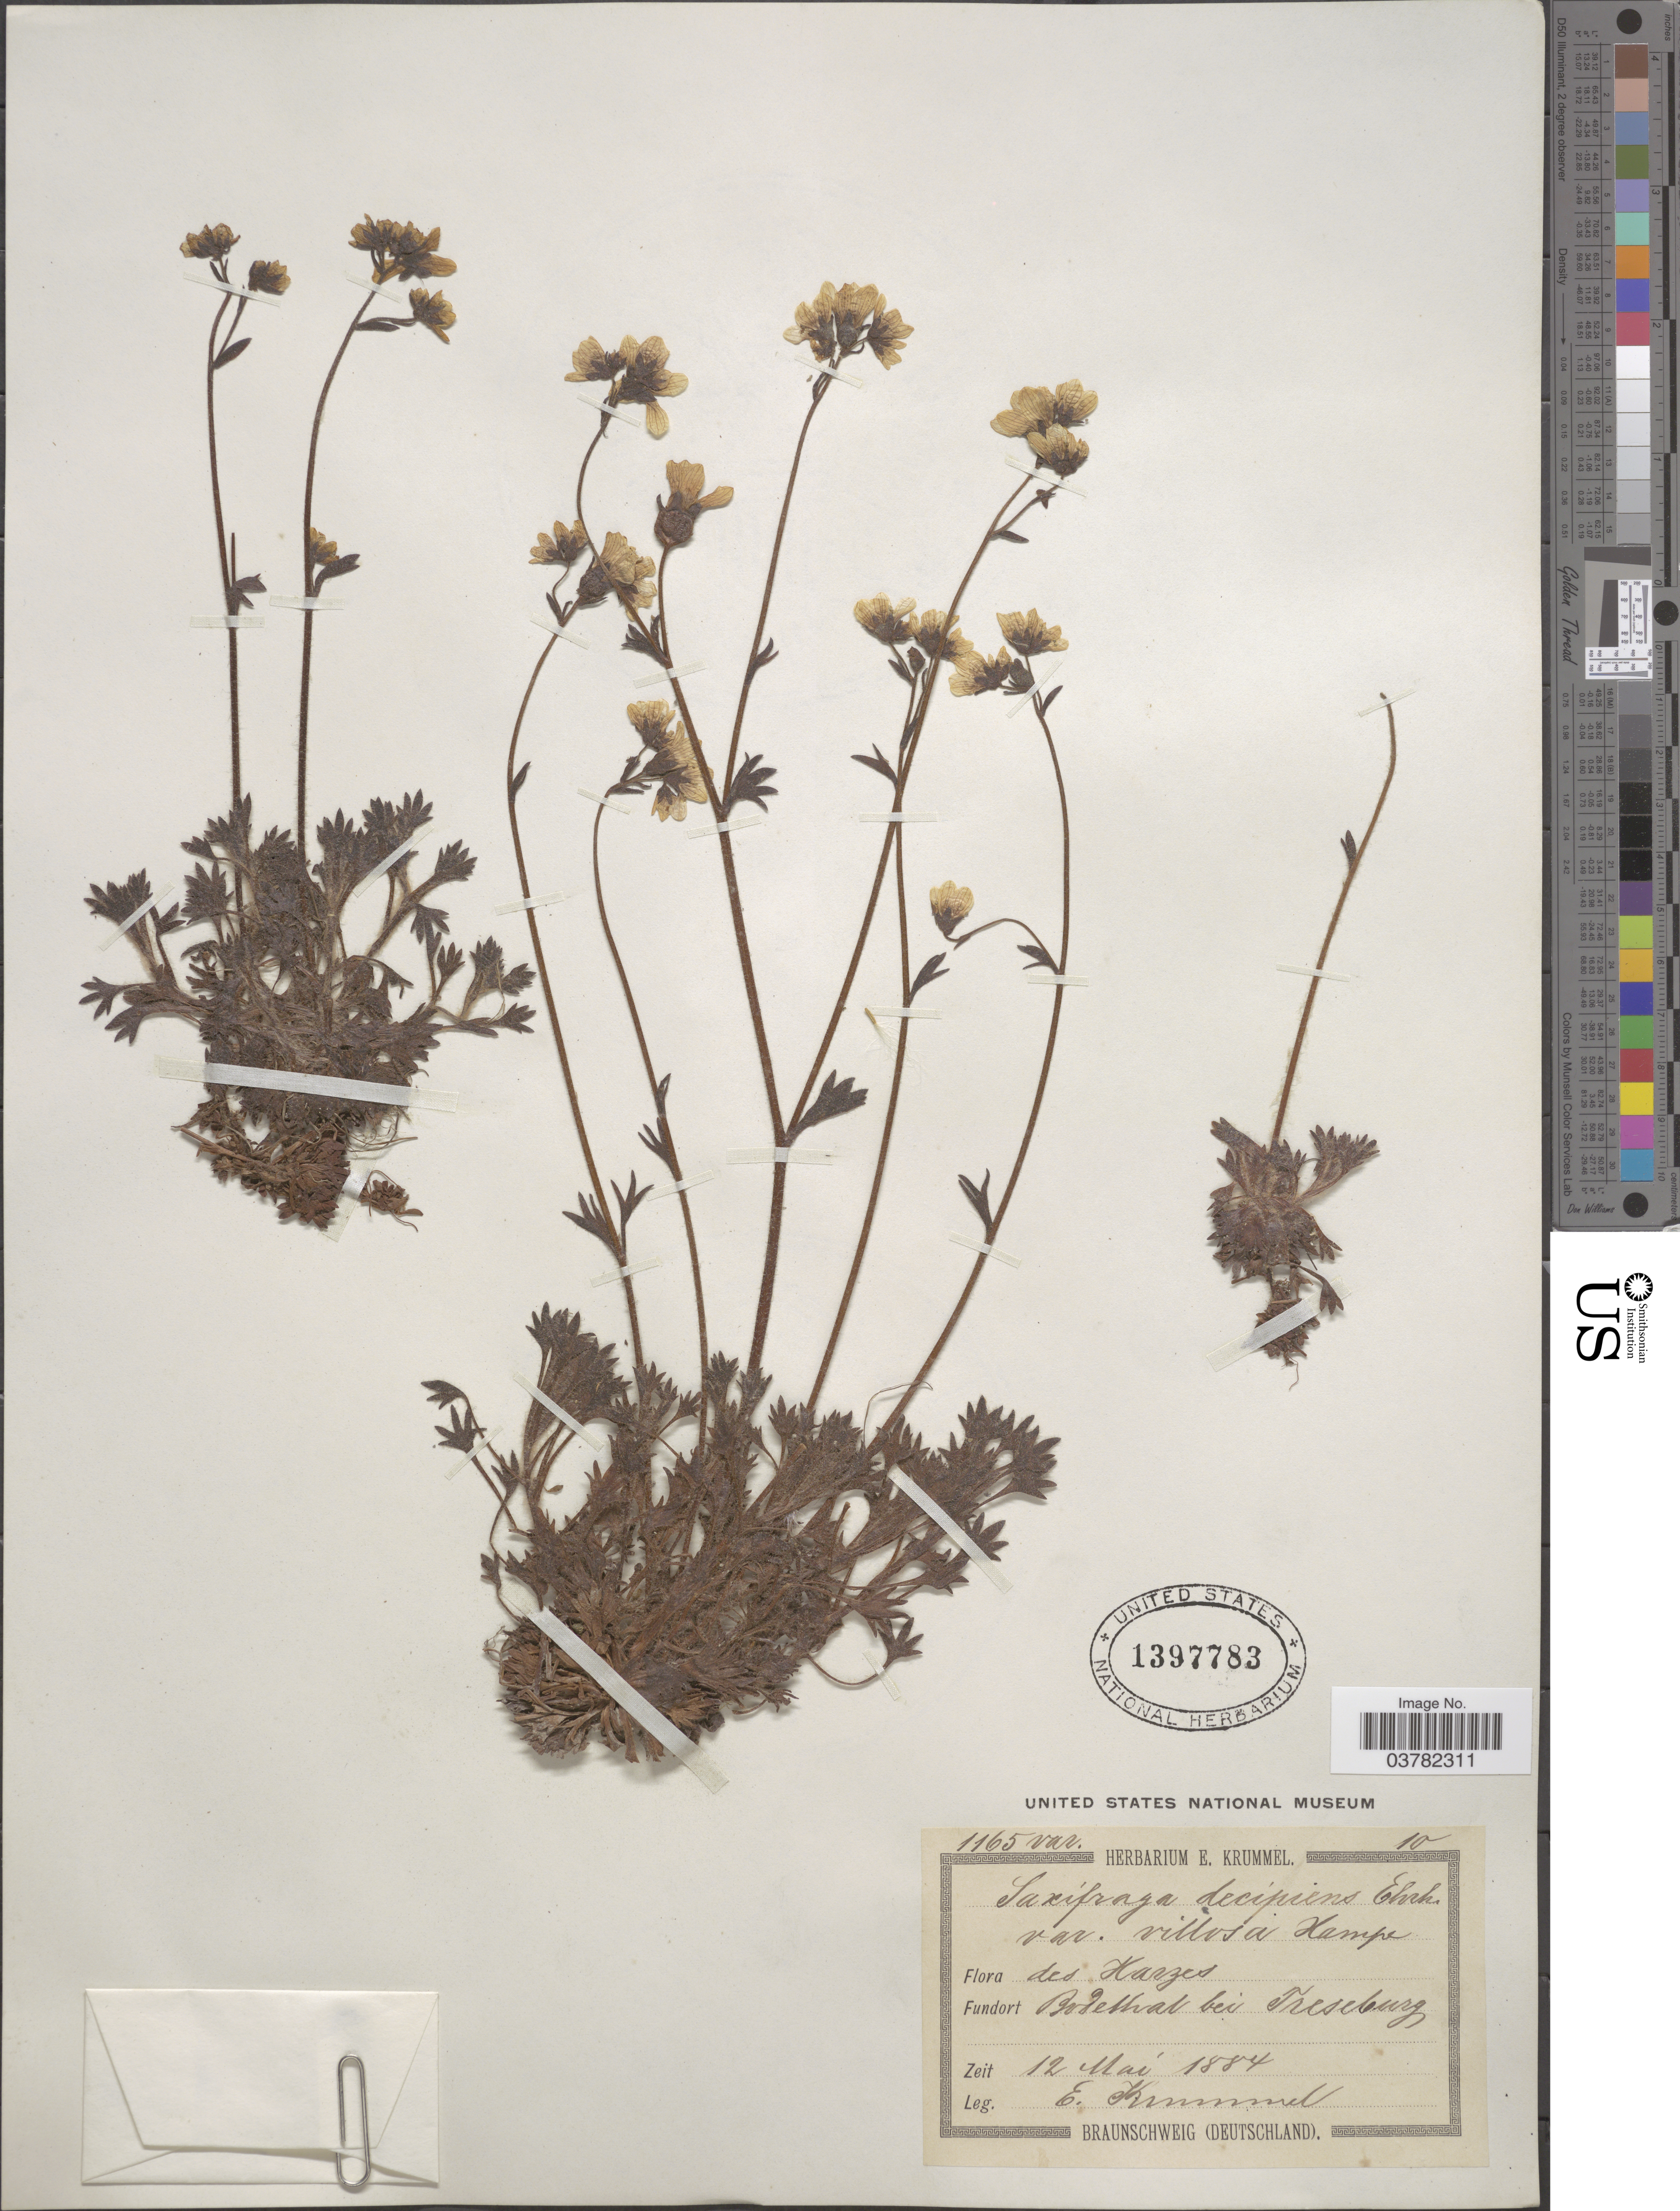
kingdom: Plantae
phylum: Tracheophyta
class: Magnoliopsida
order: Saxifragales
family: Saxifragaceae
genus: Saxifraga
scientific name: Saxifraga decipiens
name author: Ehrh.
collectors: E. Krummel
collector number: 1165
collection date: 1884-05-12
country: Germany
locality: Bodethal bei Treseburg.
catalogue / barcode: US 1397783